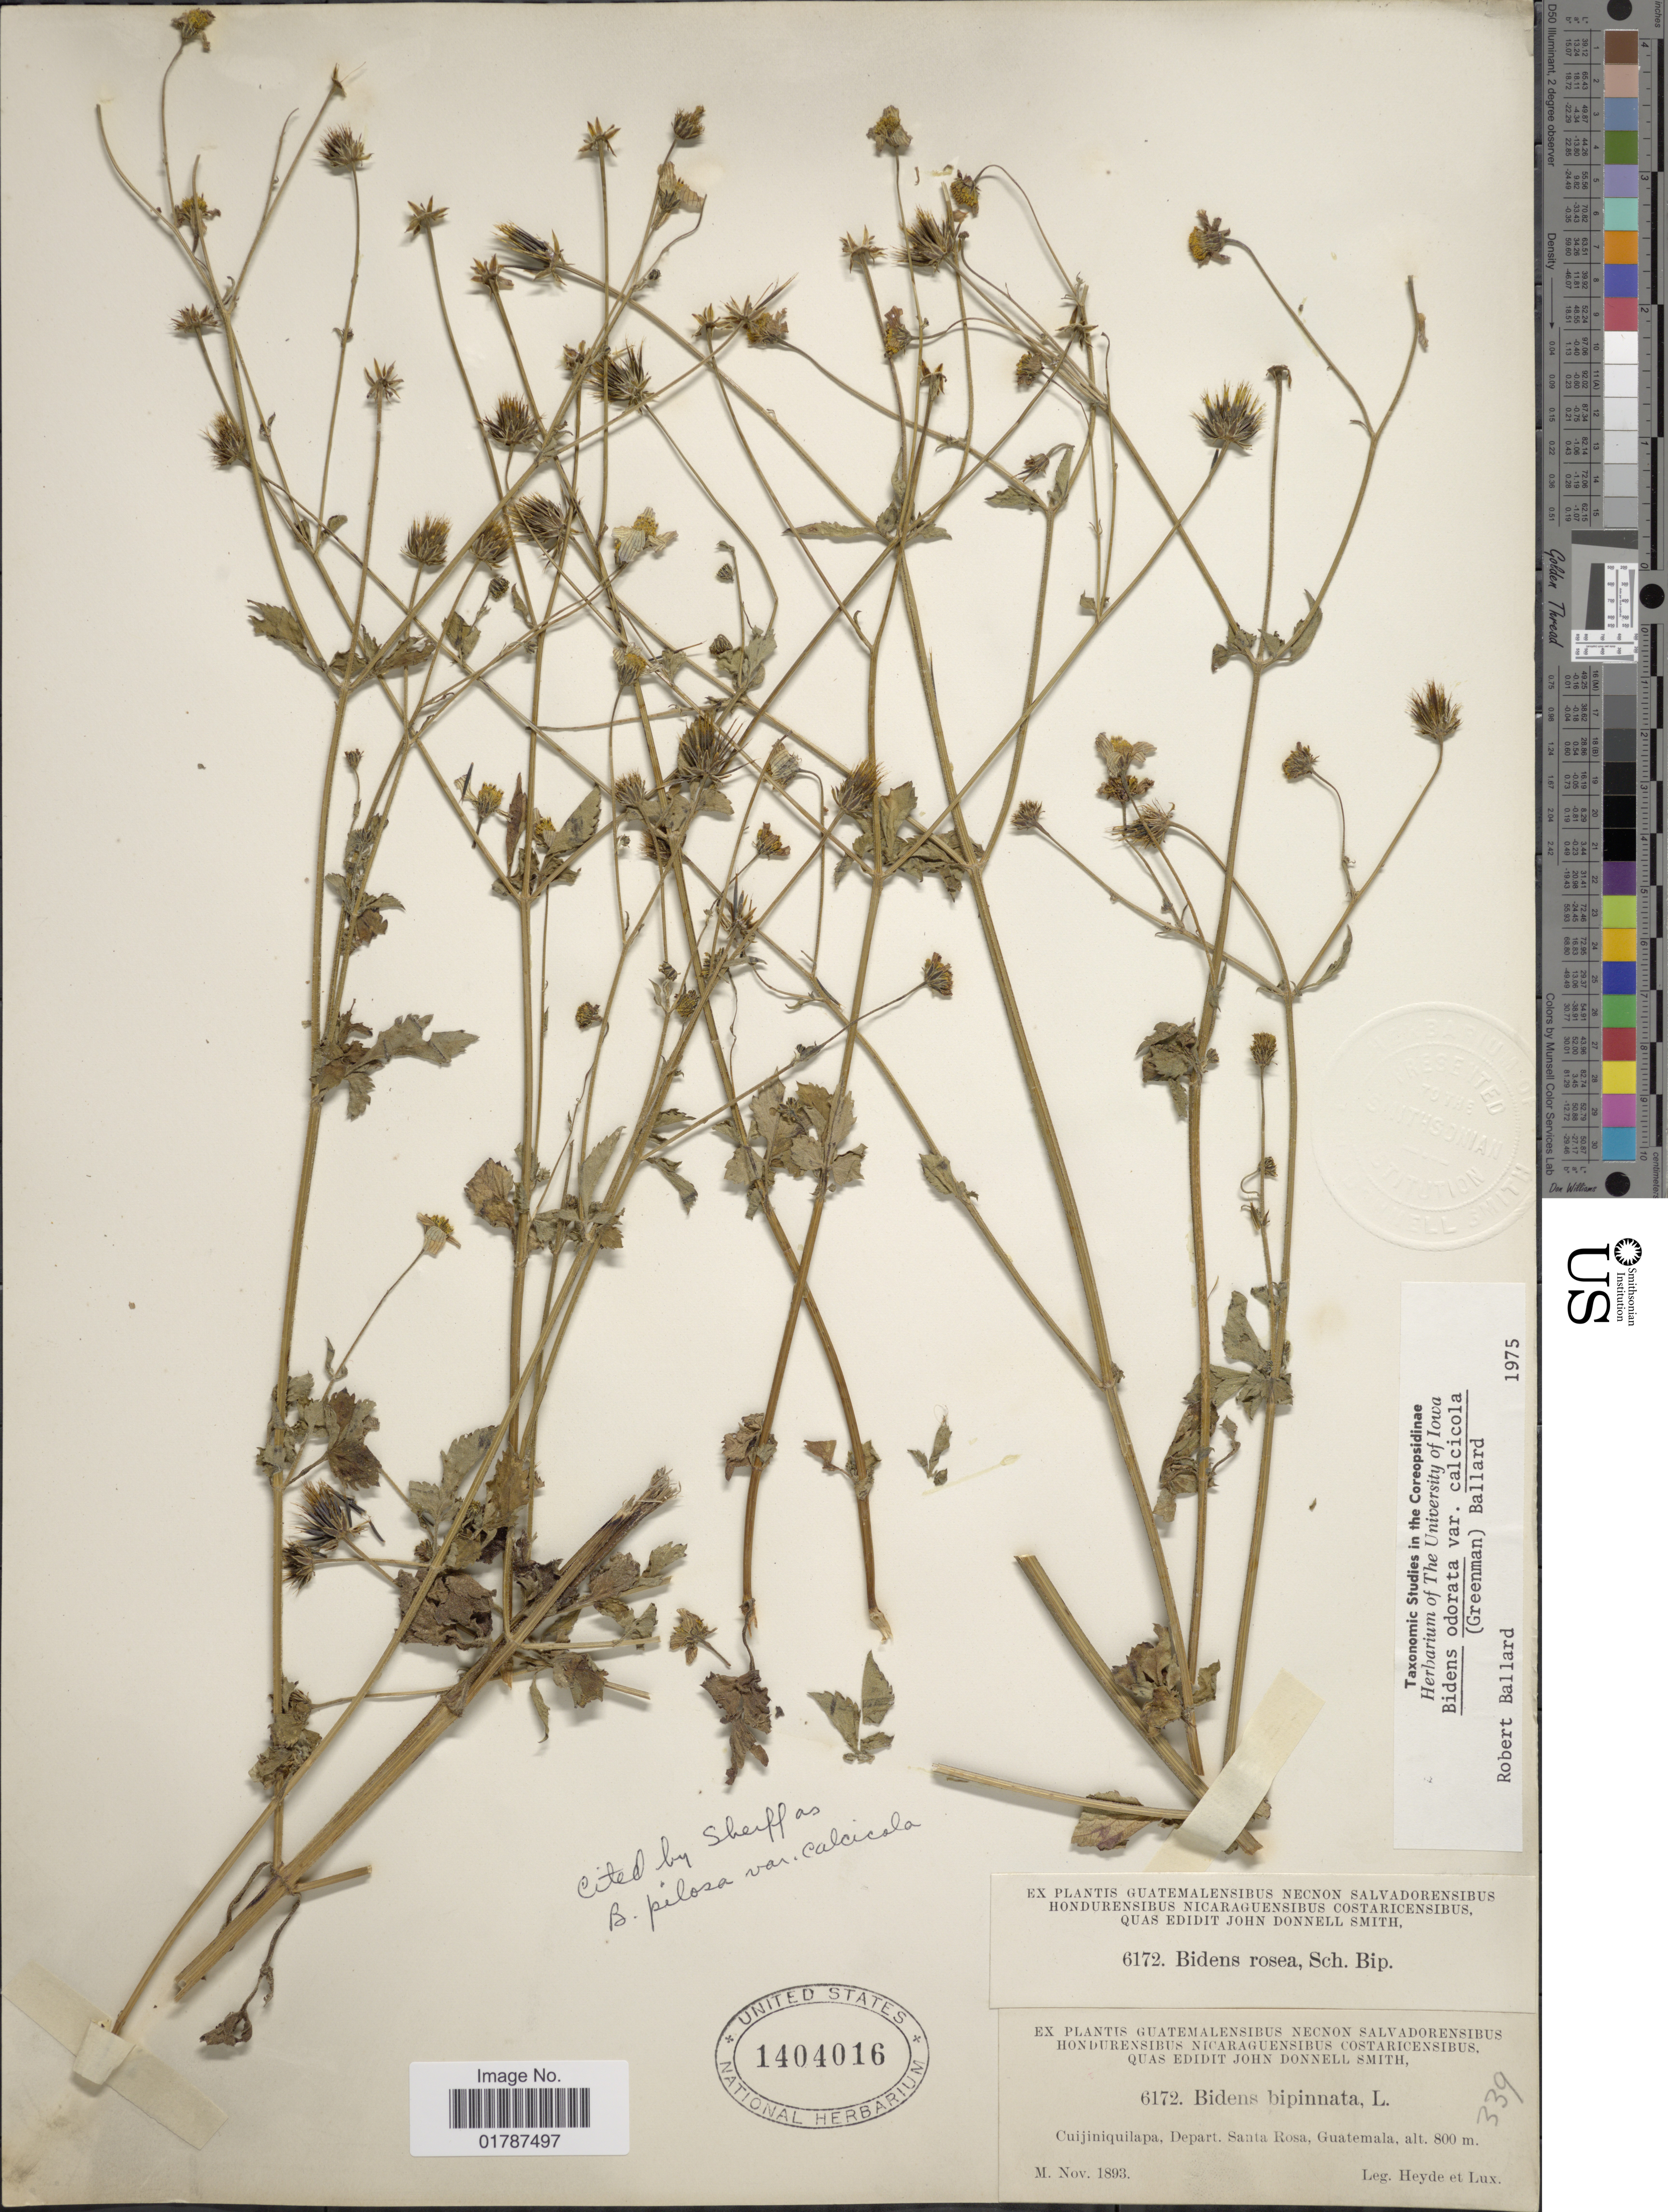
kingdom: Plantae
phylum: Tracheophyta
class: Magnoliopsida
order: Asterales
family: Asteraceae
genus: Bidens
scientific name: Bidens odorata var. calcicola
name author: (Greenm.) Ballard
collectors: Heyde & Lux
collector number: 6172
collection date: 1893-11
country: Guatemala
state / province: Santa Rosa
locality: Cuijiniquilapa, Depart. Santa Rosa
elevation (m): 800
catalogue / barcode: US 1404016